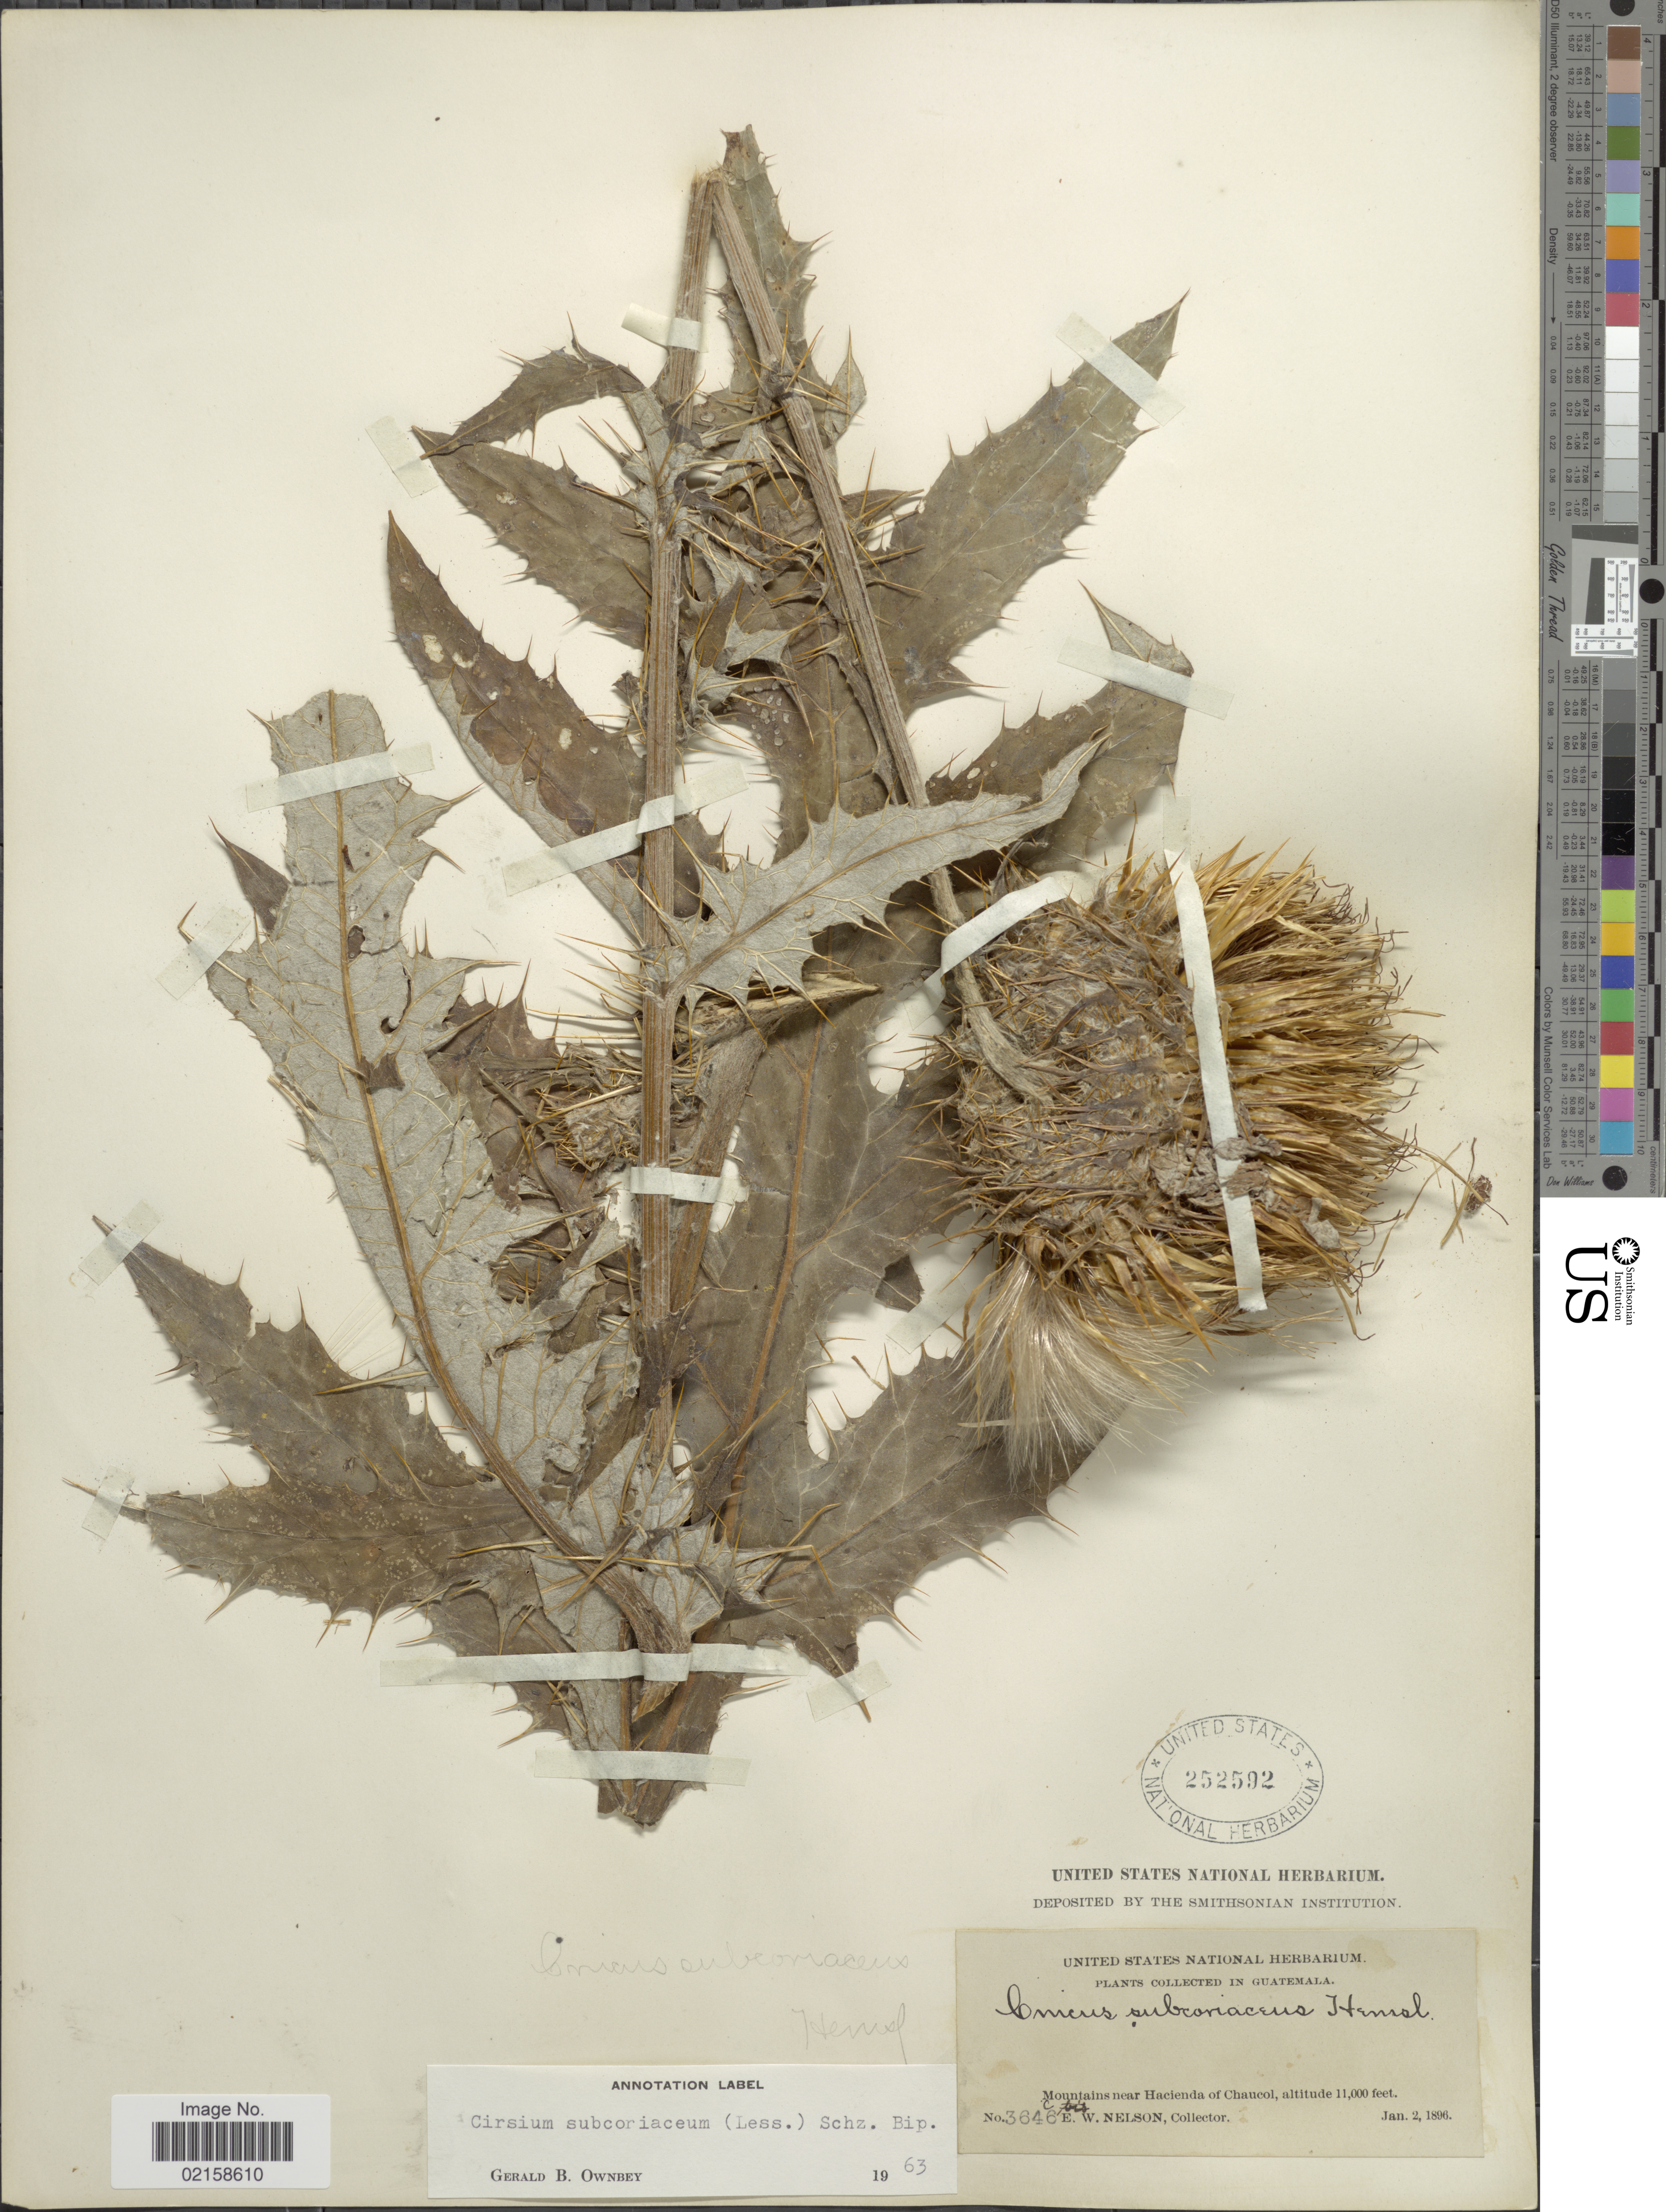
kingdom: Plantae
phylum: Tracheophyta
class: Magnoliopsida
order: Asterales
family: Asteraceae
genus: Cirsium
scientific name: Cirsium subcoriaceum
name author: (Less.) Sch. Bip.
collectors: E. W. Nelson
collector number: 3646c*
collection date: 1896-01-02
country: Guatemala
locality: Mountains near Hacienda of Chaucol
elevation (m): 3353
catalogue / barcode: US 252592